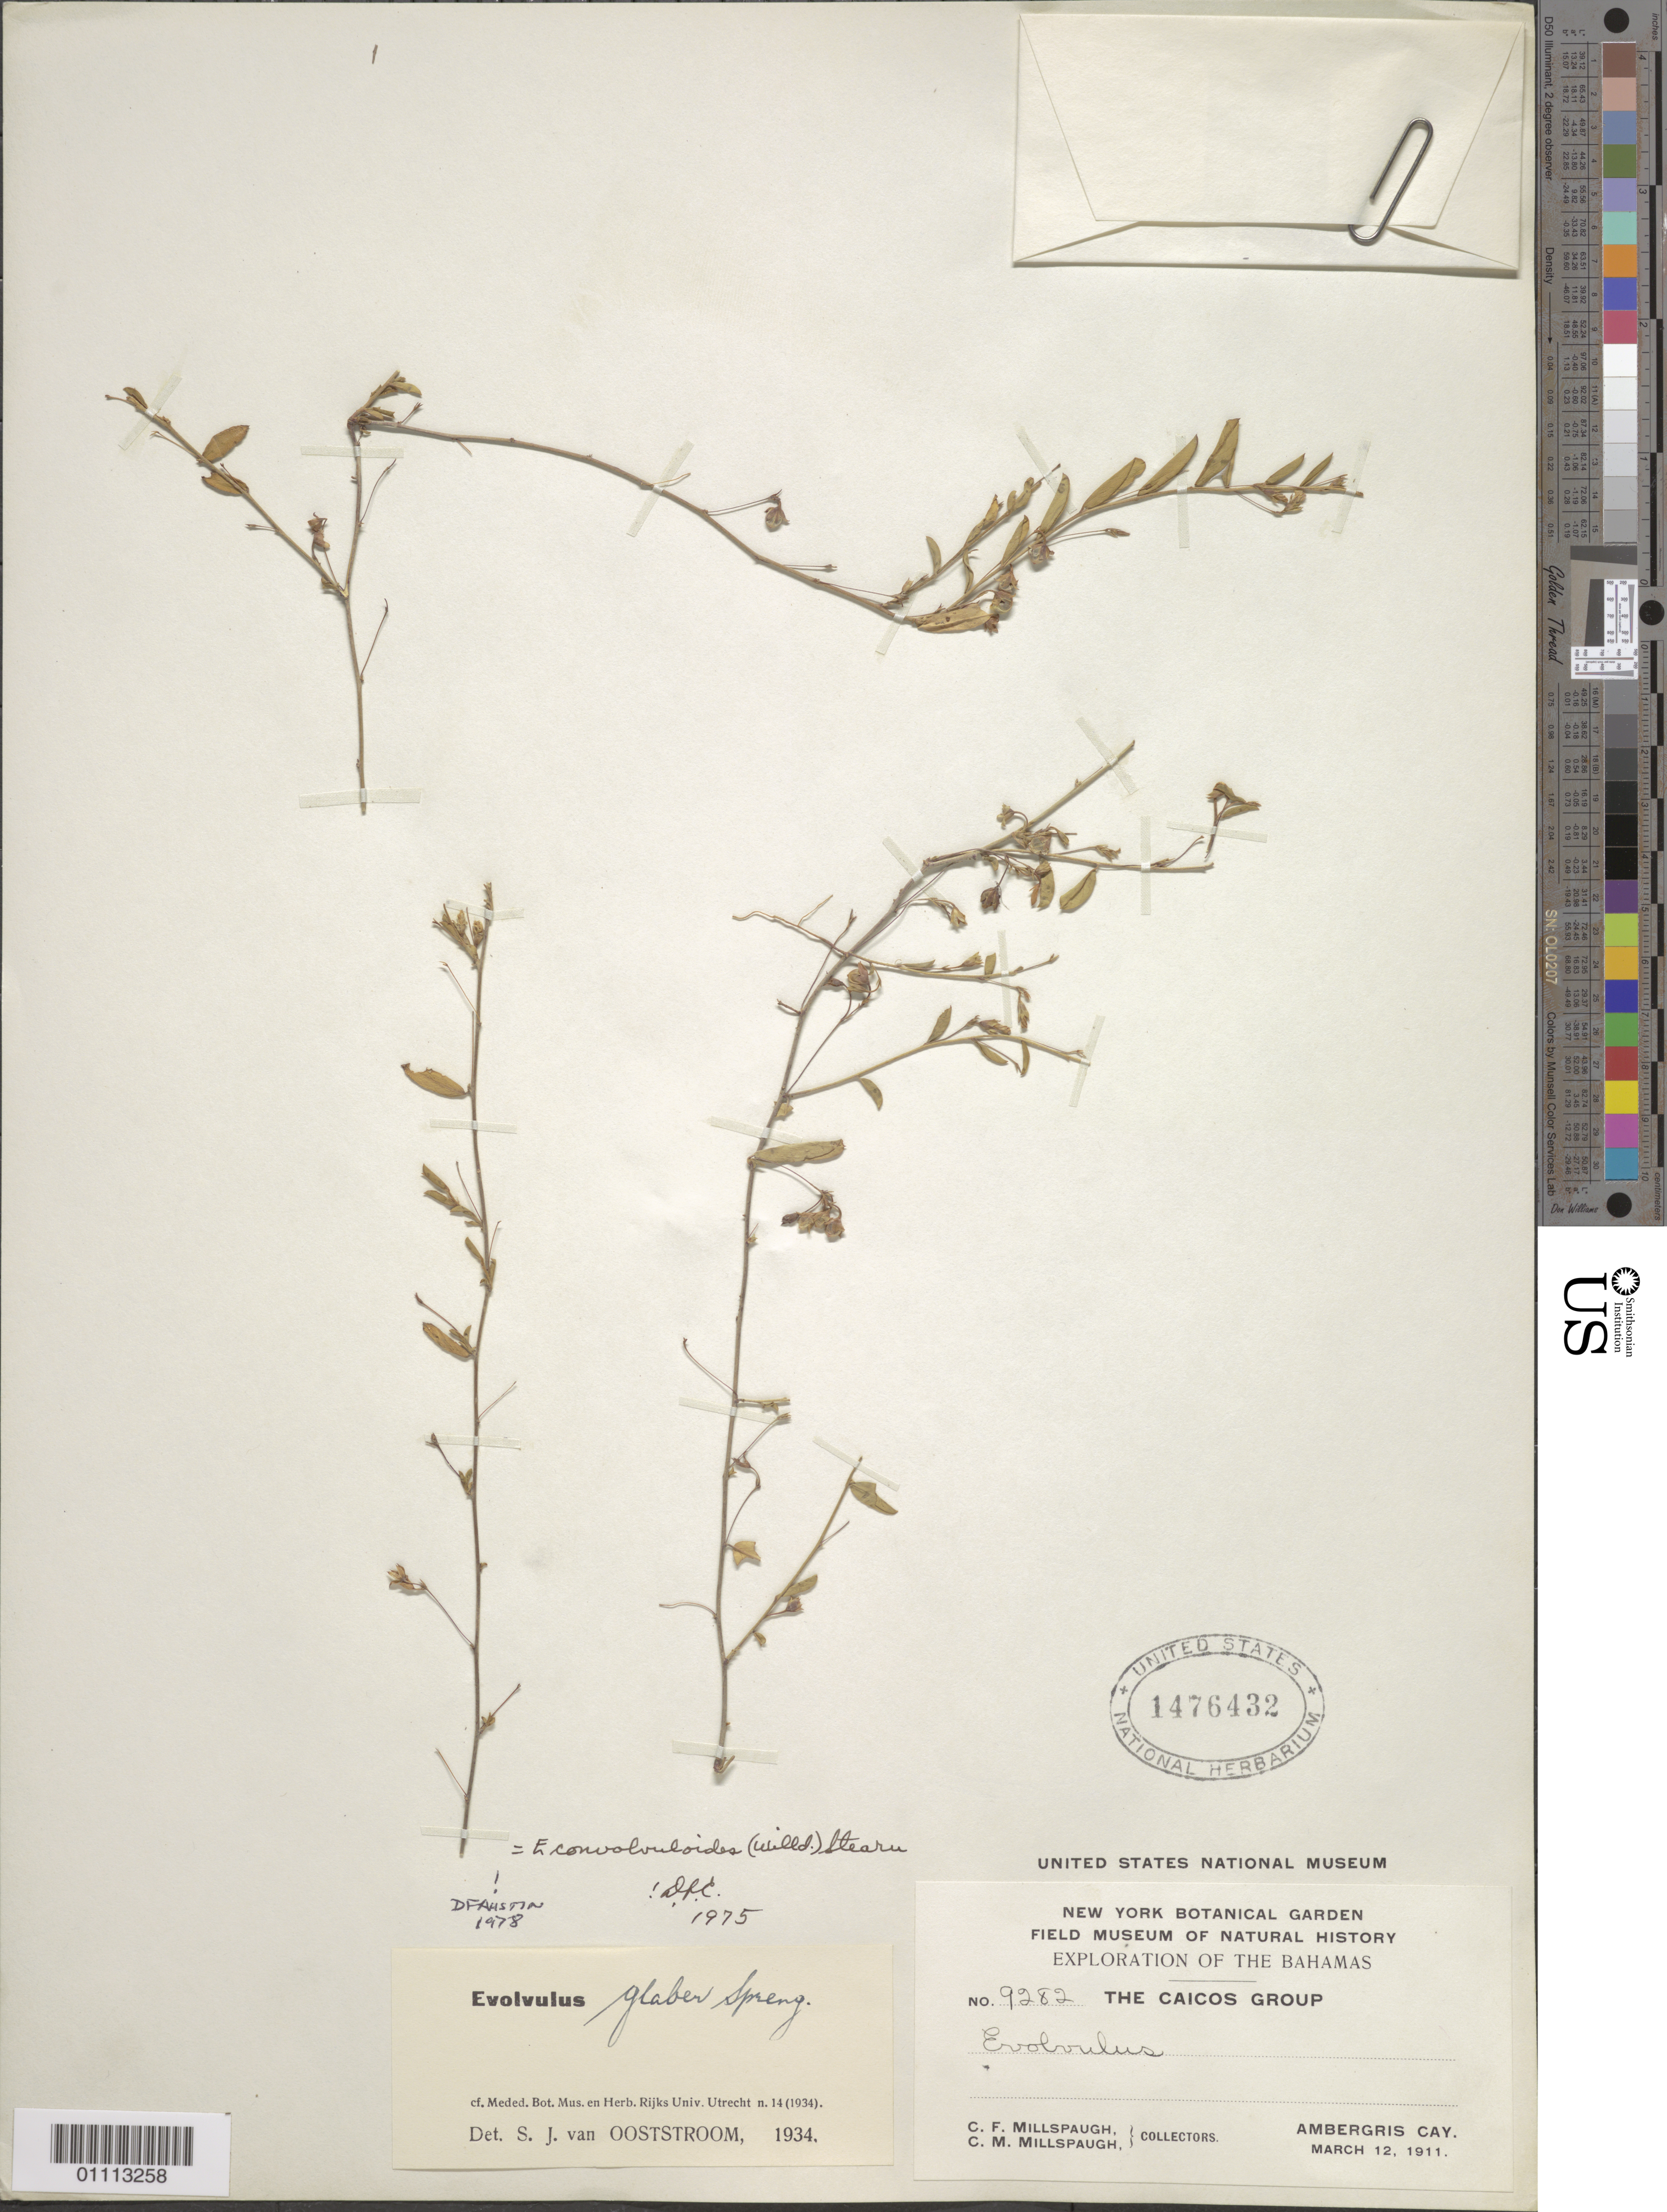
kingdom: Plantae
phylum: Tracheophyta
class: Magnoliopsida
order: Solanales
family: Convolvulaceae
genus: Evolvulus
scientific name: Evolvulus convolvuloides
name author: (Willd. ex Schult.) Stearn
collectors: C. F. Millspaugh & C. Millspaugh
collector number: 9282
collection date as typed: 12 Mar 1911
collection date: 1911-03-12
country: Bahamas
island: Ambergris Cay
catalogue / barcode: US 1476432